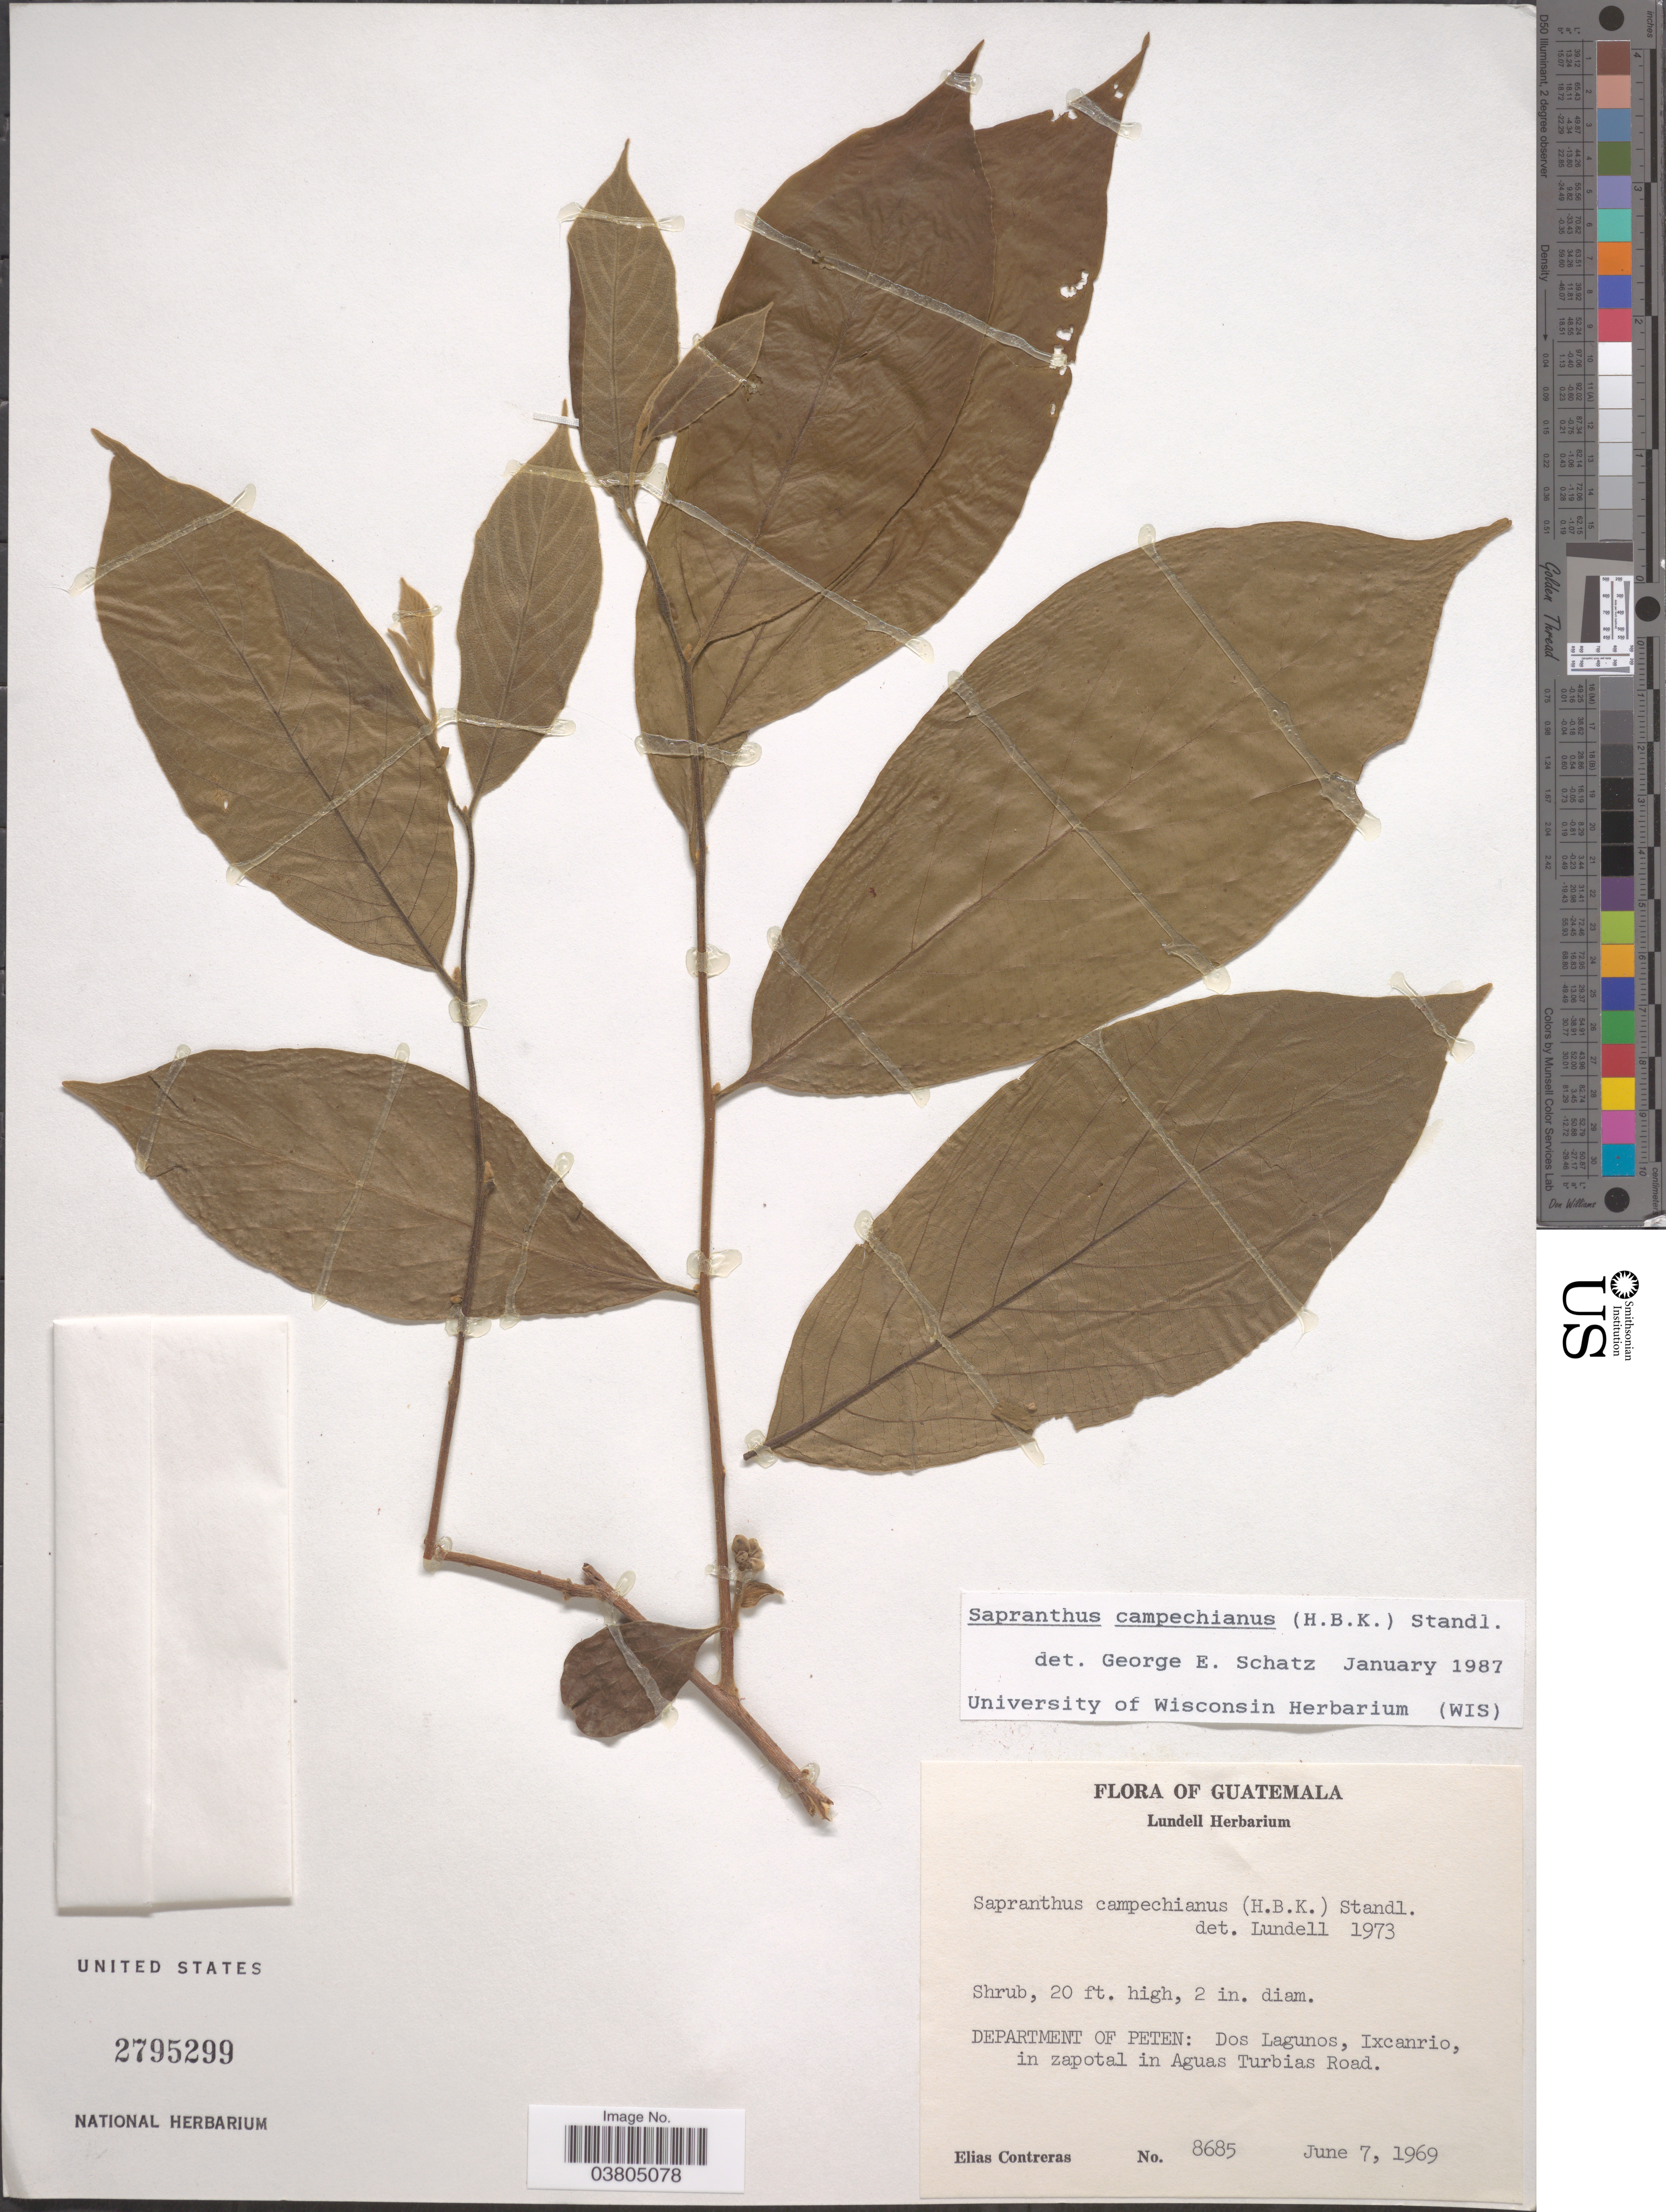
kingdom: Plantae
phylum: Tracheophyta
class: Magnoliopsida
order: Magnoliales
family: Annonaceae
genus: Sapranthus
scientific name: Sapranthus campechianus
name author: (Kunth) Standl.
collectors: E. Contreras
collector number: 8685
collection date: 1969-06-07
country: Guatemala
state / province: El Peten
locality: Department of Peten: Dos Lagunos, Ixcanrio, in zapotal in Aguas Turbias Road.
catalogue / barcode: US 2795299